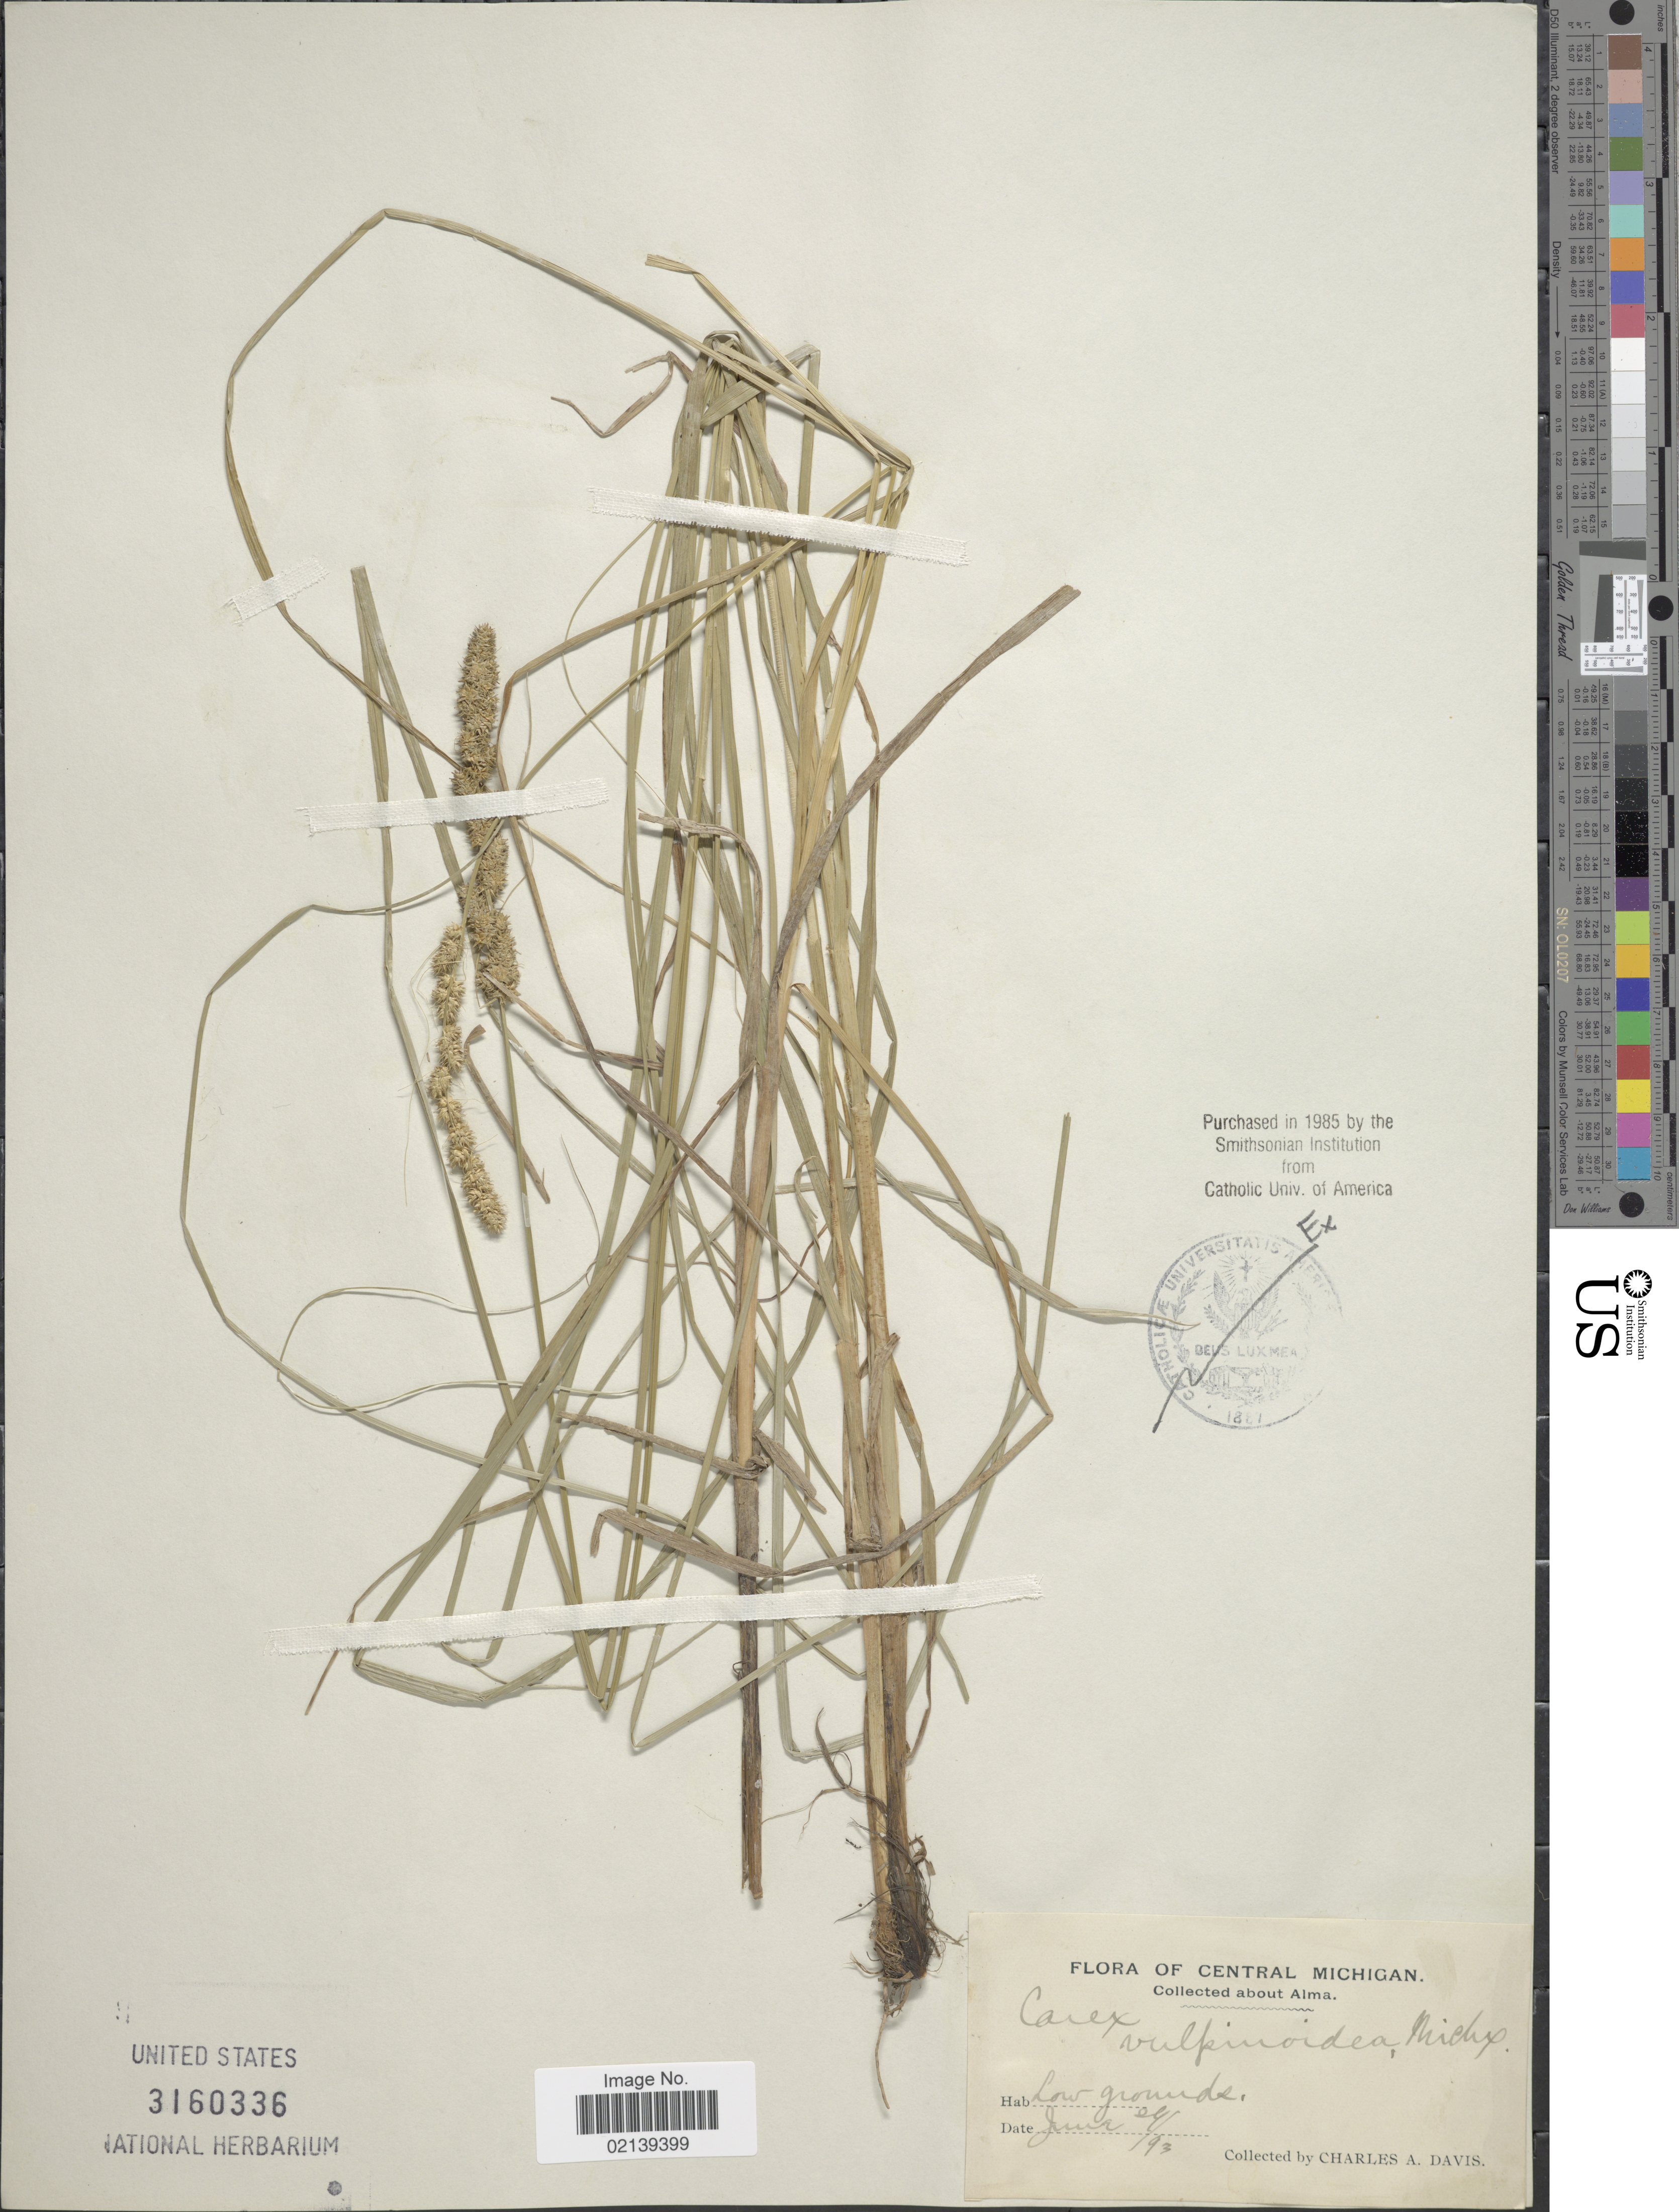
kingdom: Plantae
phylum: Tracheophyta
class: Liliopsida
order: Poales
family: Cyperaceae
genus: Carex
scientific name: Carex vulpinoidea Michx.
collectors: C. Davis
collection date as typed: Transcribed d/m/y: 24/6/93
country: United States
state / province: Michigan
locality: Central Michigan, about Alma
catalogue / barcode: US 3160336